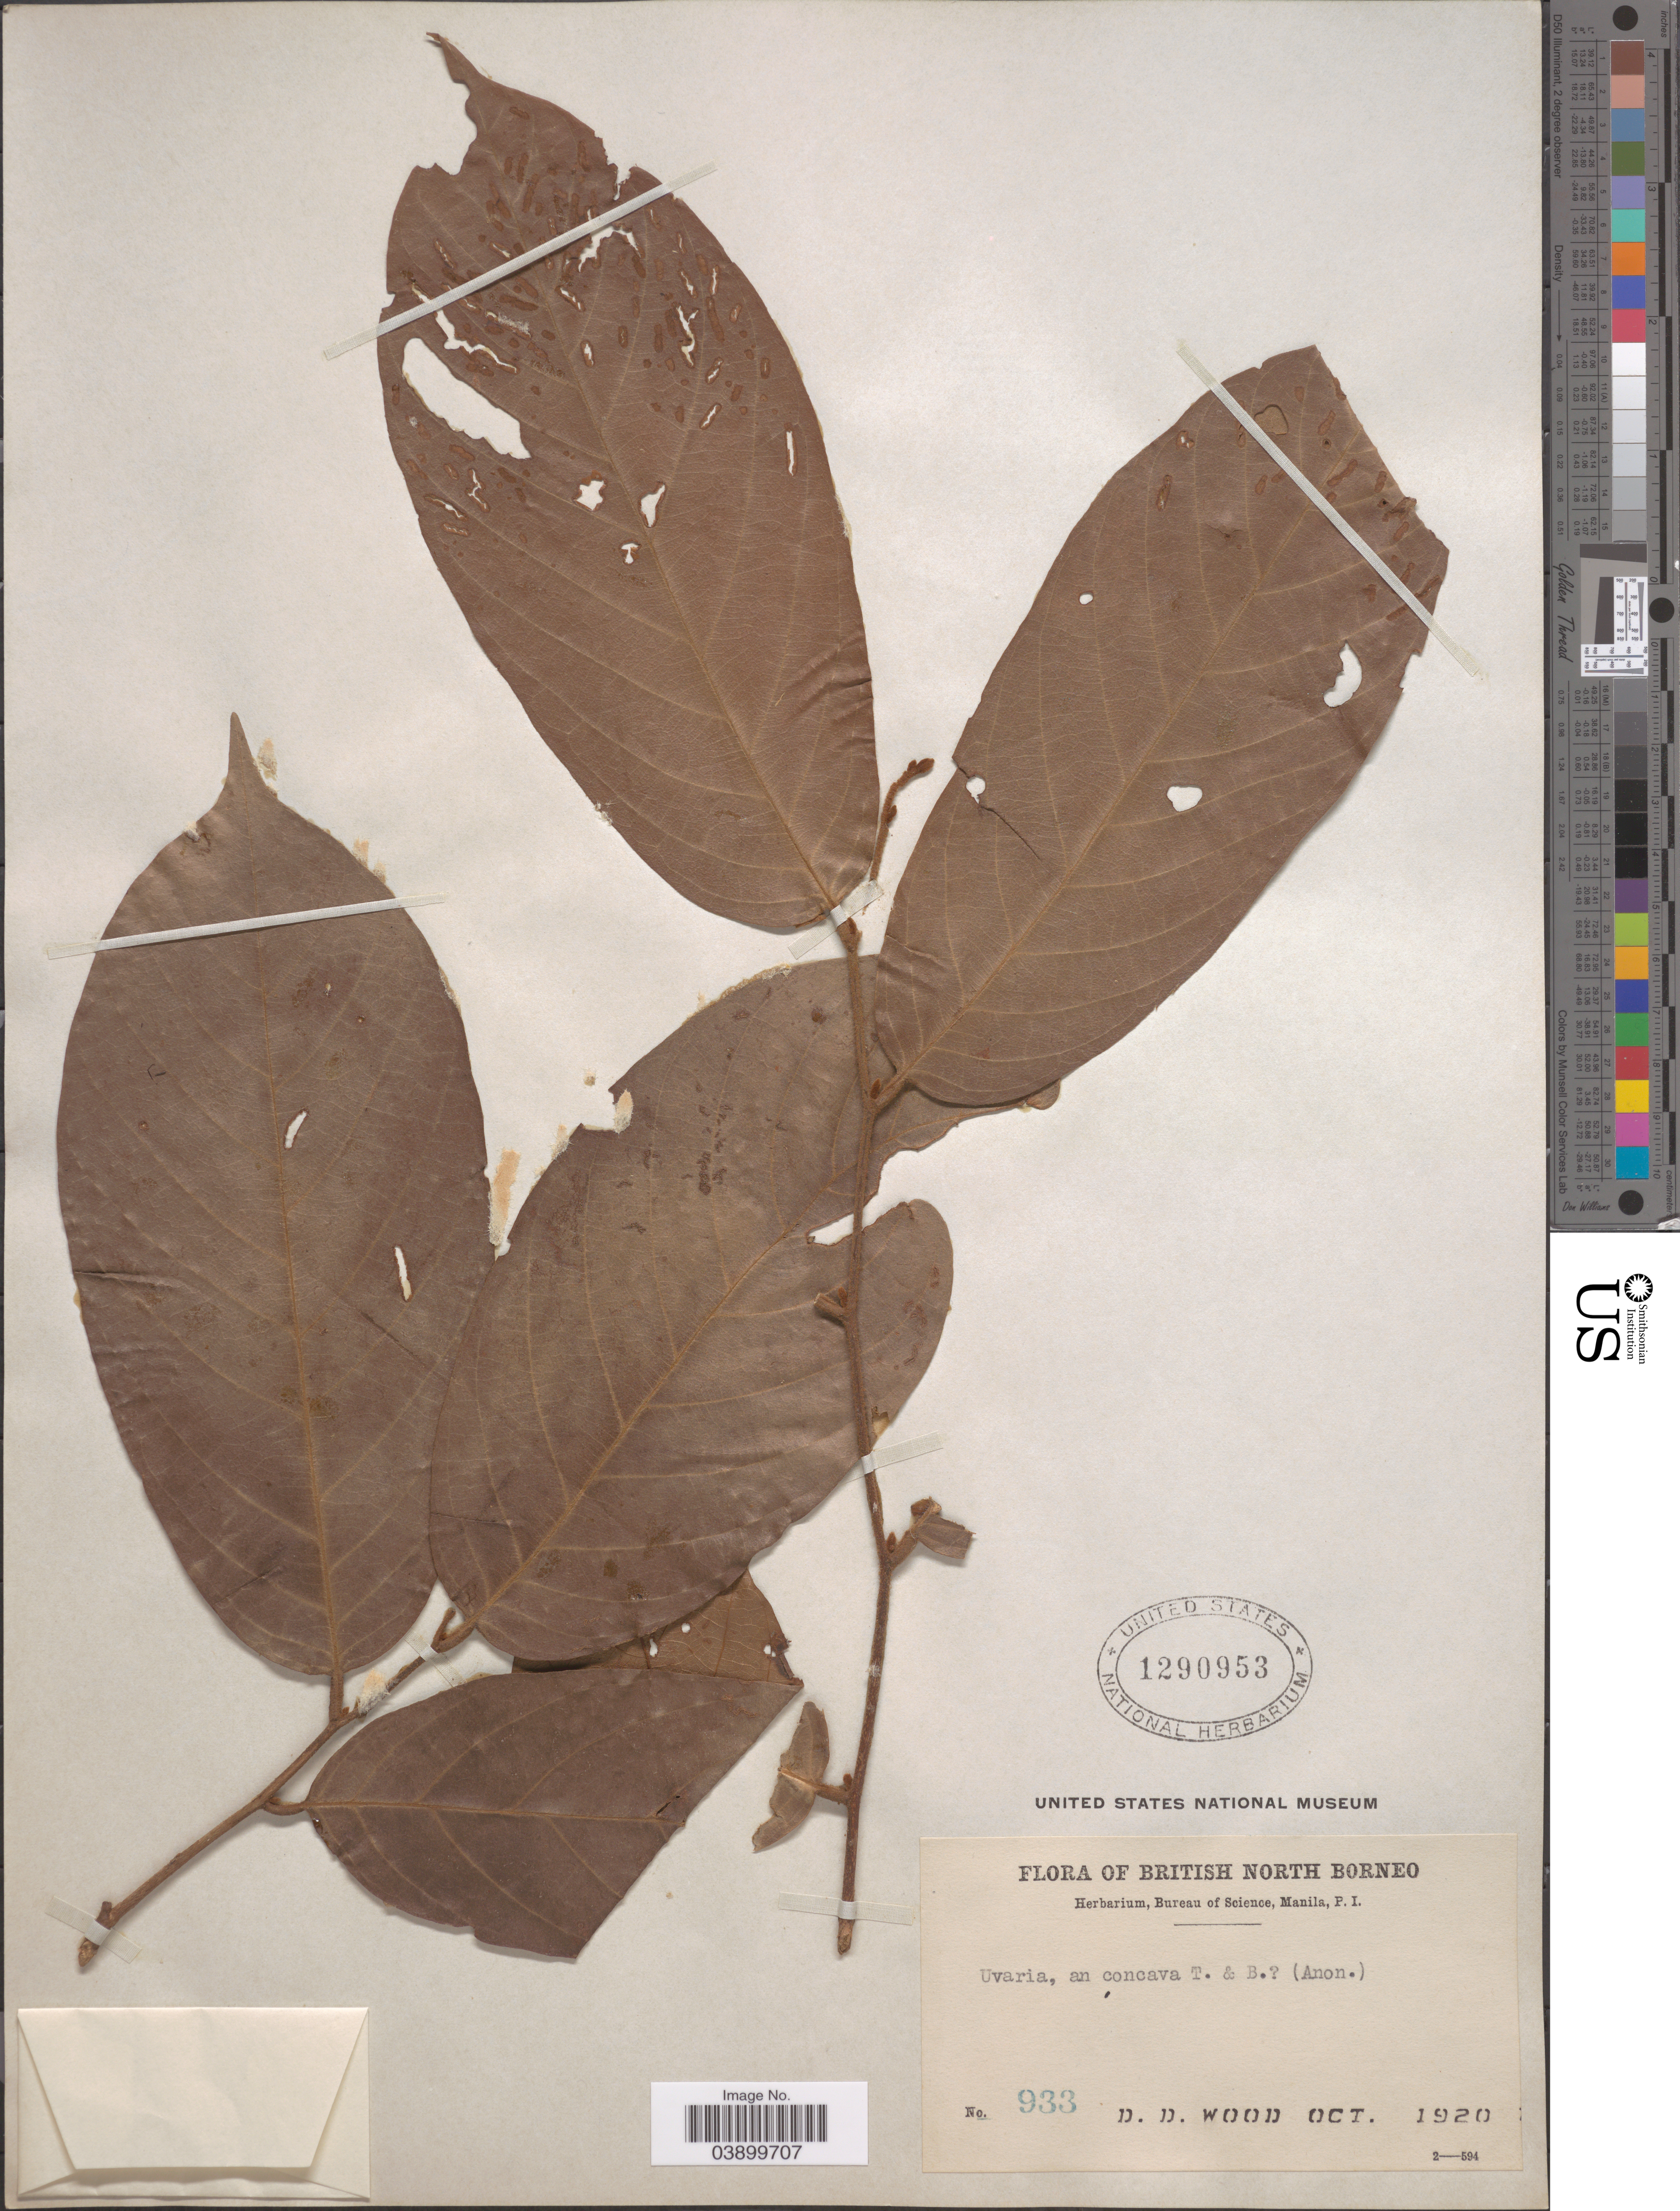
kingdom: Plantae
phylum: Tracheophyta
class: Magnoliopsida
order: Magnoliales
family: Annonaceae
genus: Uvaria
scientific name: Uvaria concava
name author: Teijsm. & Binn.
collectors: D. Wood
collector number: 933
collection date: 1920-10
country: Malaysia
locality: British North Borneo.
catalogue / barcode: US 1290953